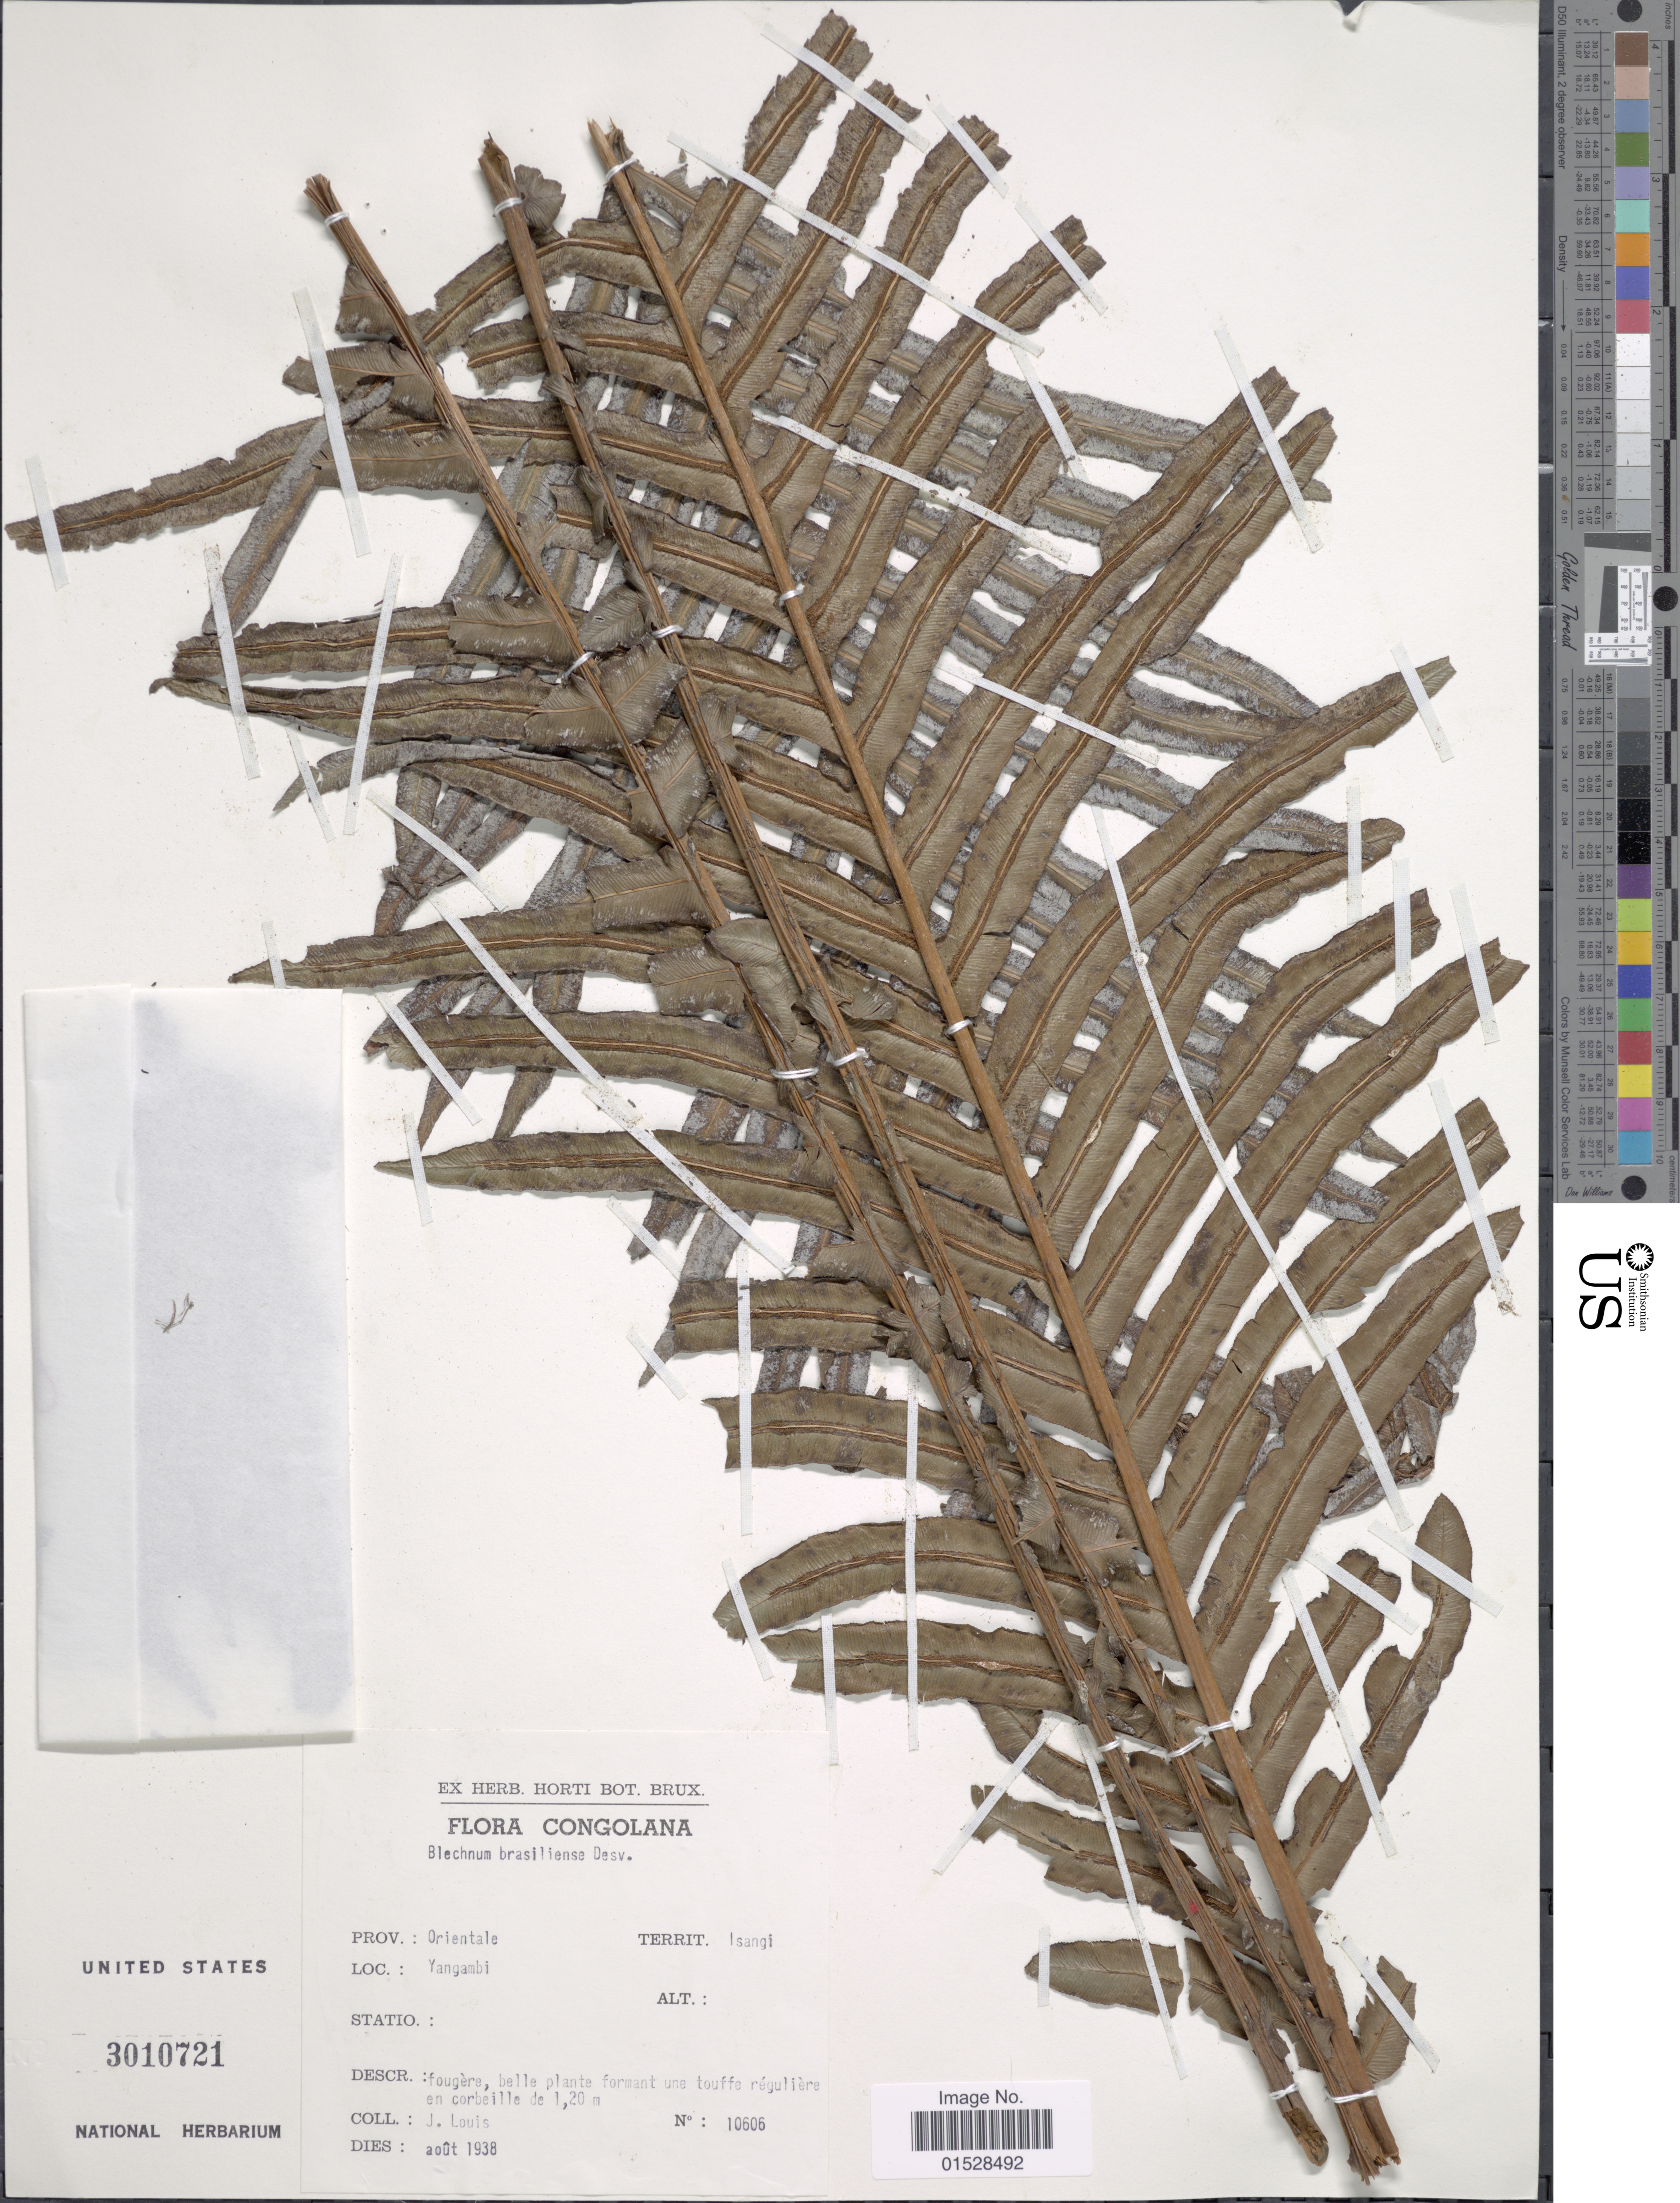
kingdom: Plantae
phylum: Tracheophyta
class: Polypodiopsida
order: Polypodiales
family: Blechnaceae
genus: Blechnum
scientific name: Blechnum brasiliense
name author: Desv.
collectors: J. Louis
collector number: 10606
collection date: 1938-08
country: Congo, Democratic Republic of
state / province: Tshopo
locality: Isangi, Yangambi.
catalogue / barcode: US 3010721